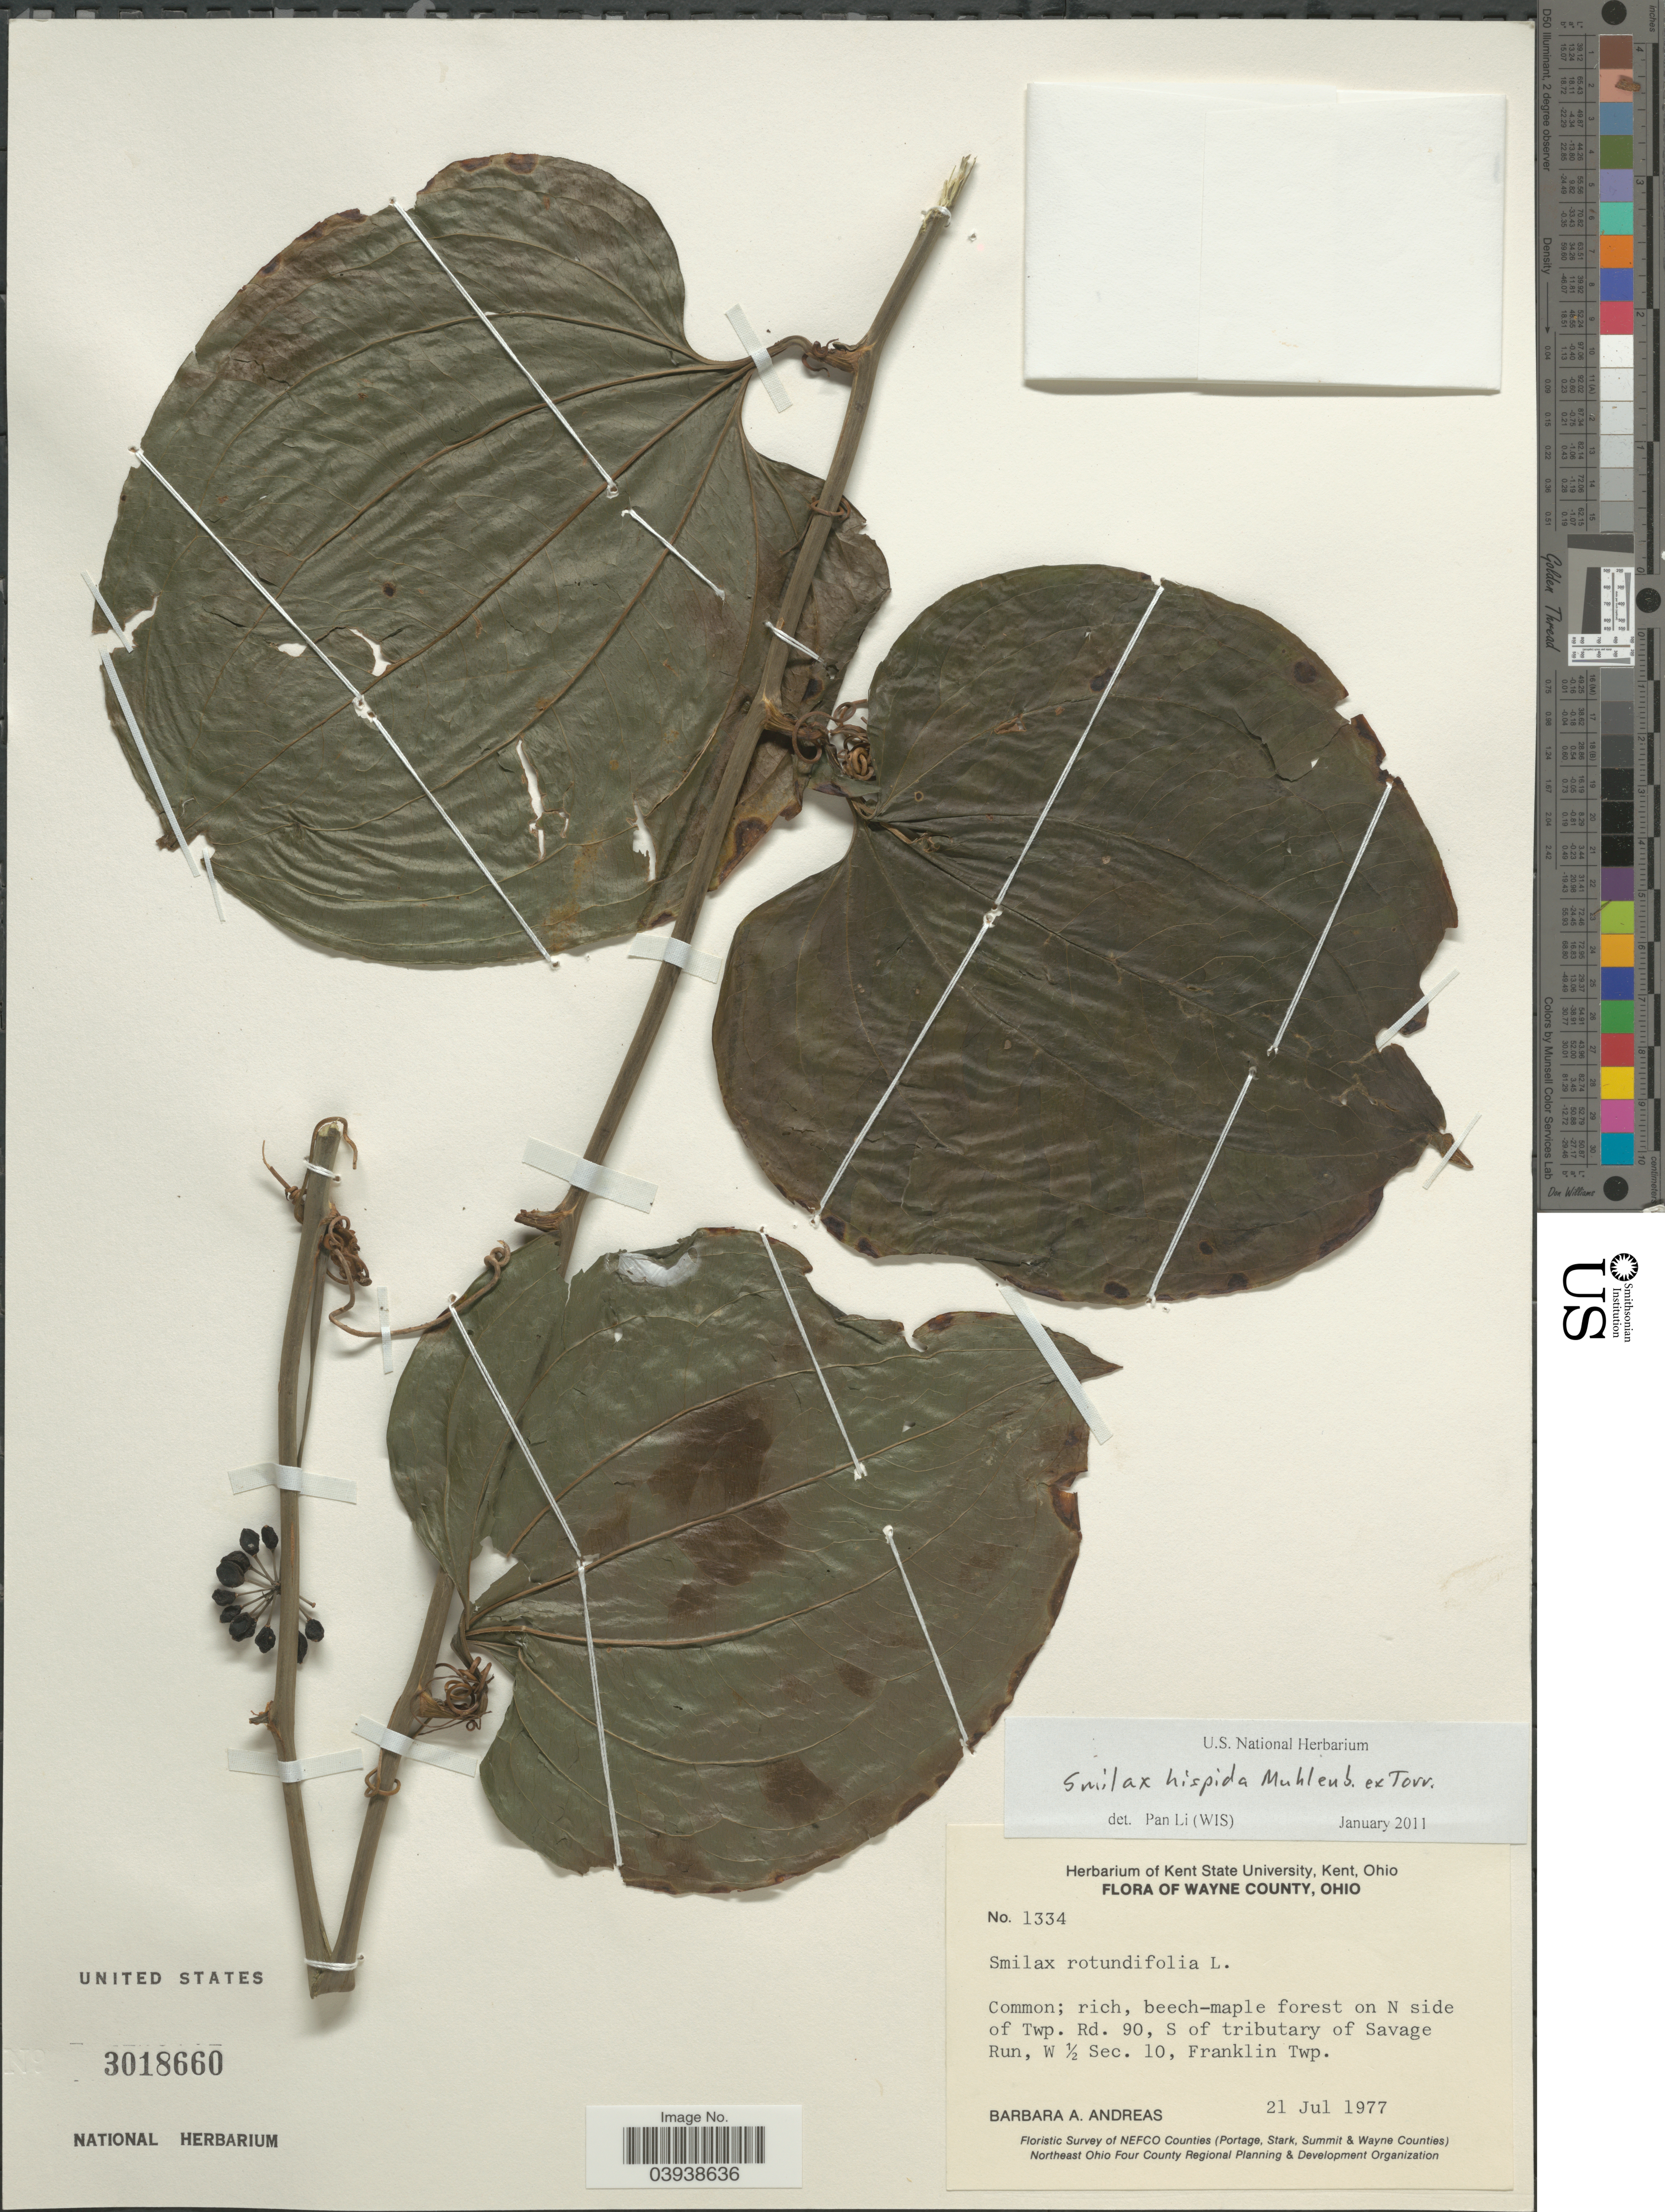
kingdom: Plantae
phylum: Tracheophyta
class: Liliopsida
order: Liliales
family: Smilacaceae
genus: Smilax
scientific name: Smilax hispida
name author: Raf.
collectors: B. A. Andreas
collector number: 1334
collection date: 1977-07-21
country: United States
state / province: Ohio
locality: Wayne County. Forest on N side of Twp. Rd. 90, S of tributary of Savage Run, W ½ Sec. 10, Franklin Twp.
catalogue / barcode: US 3018660